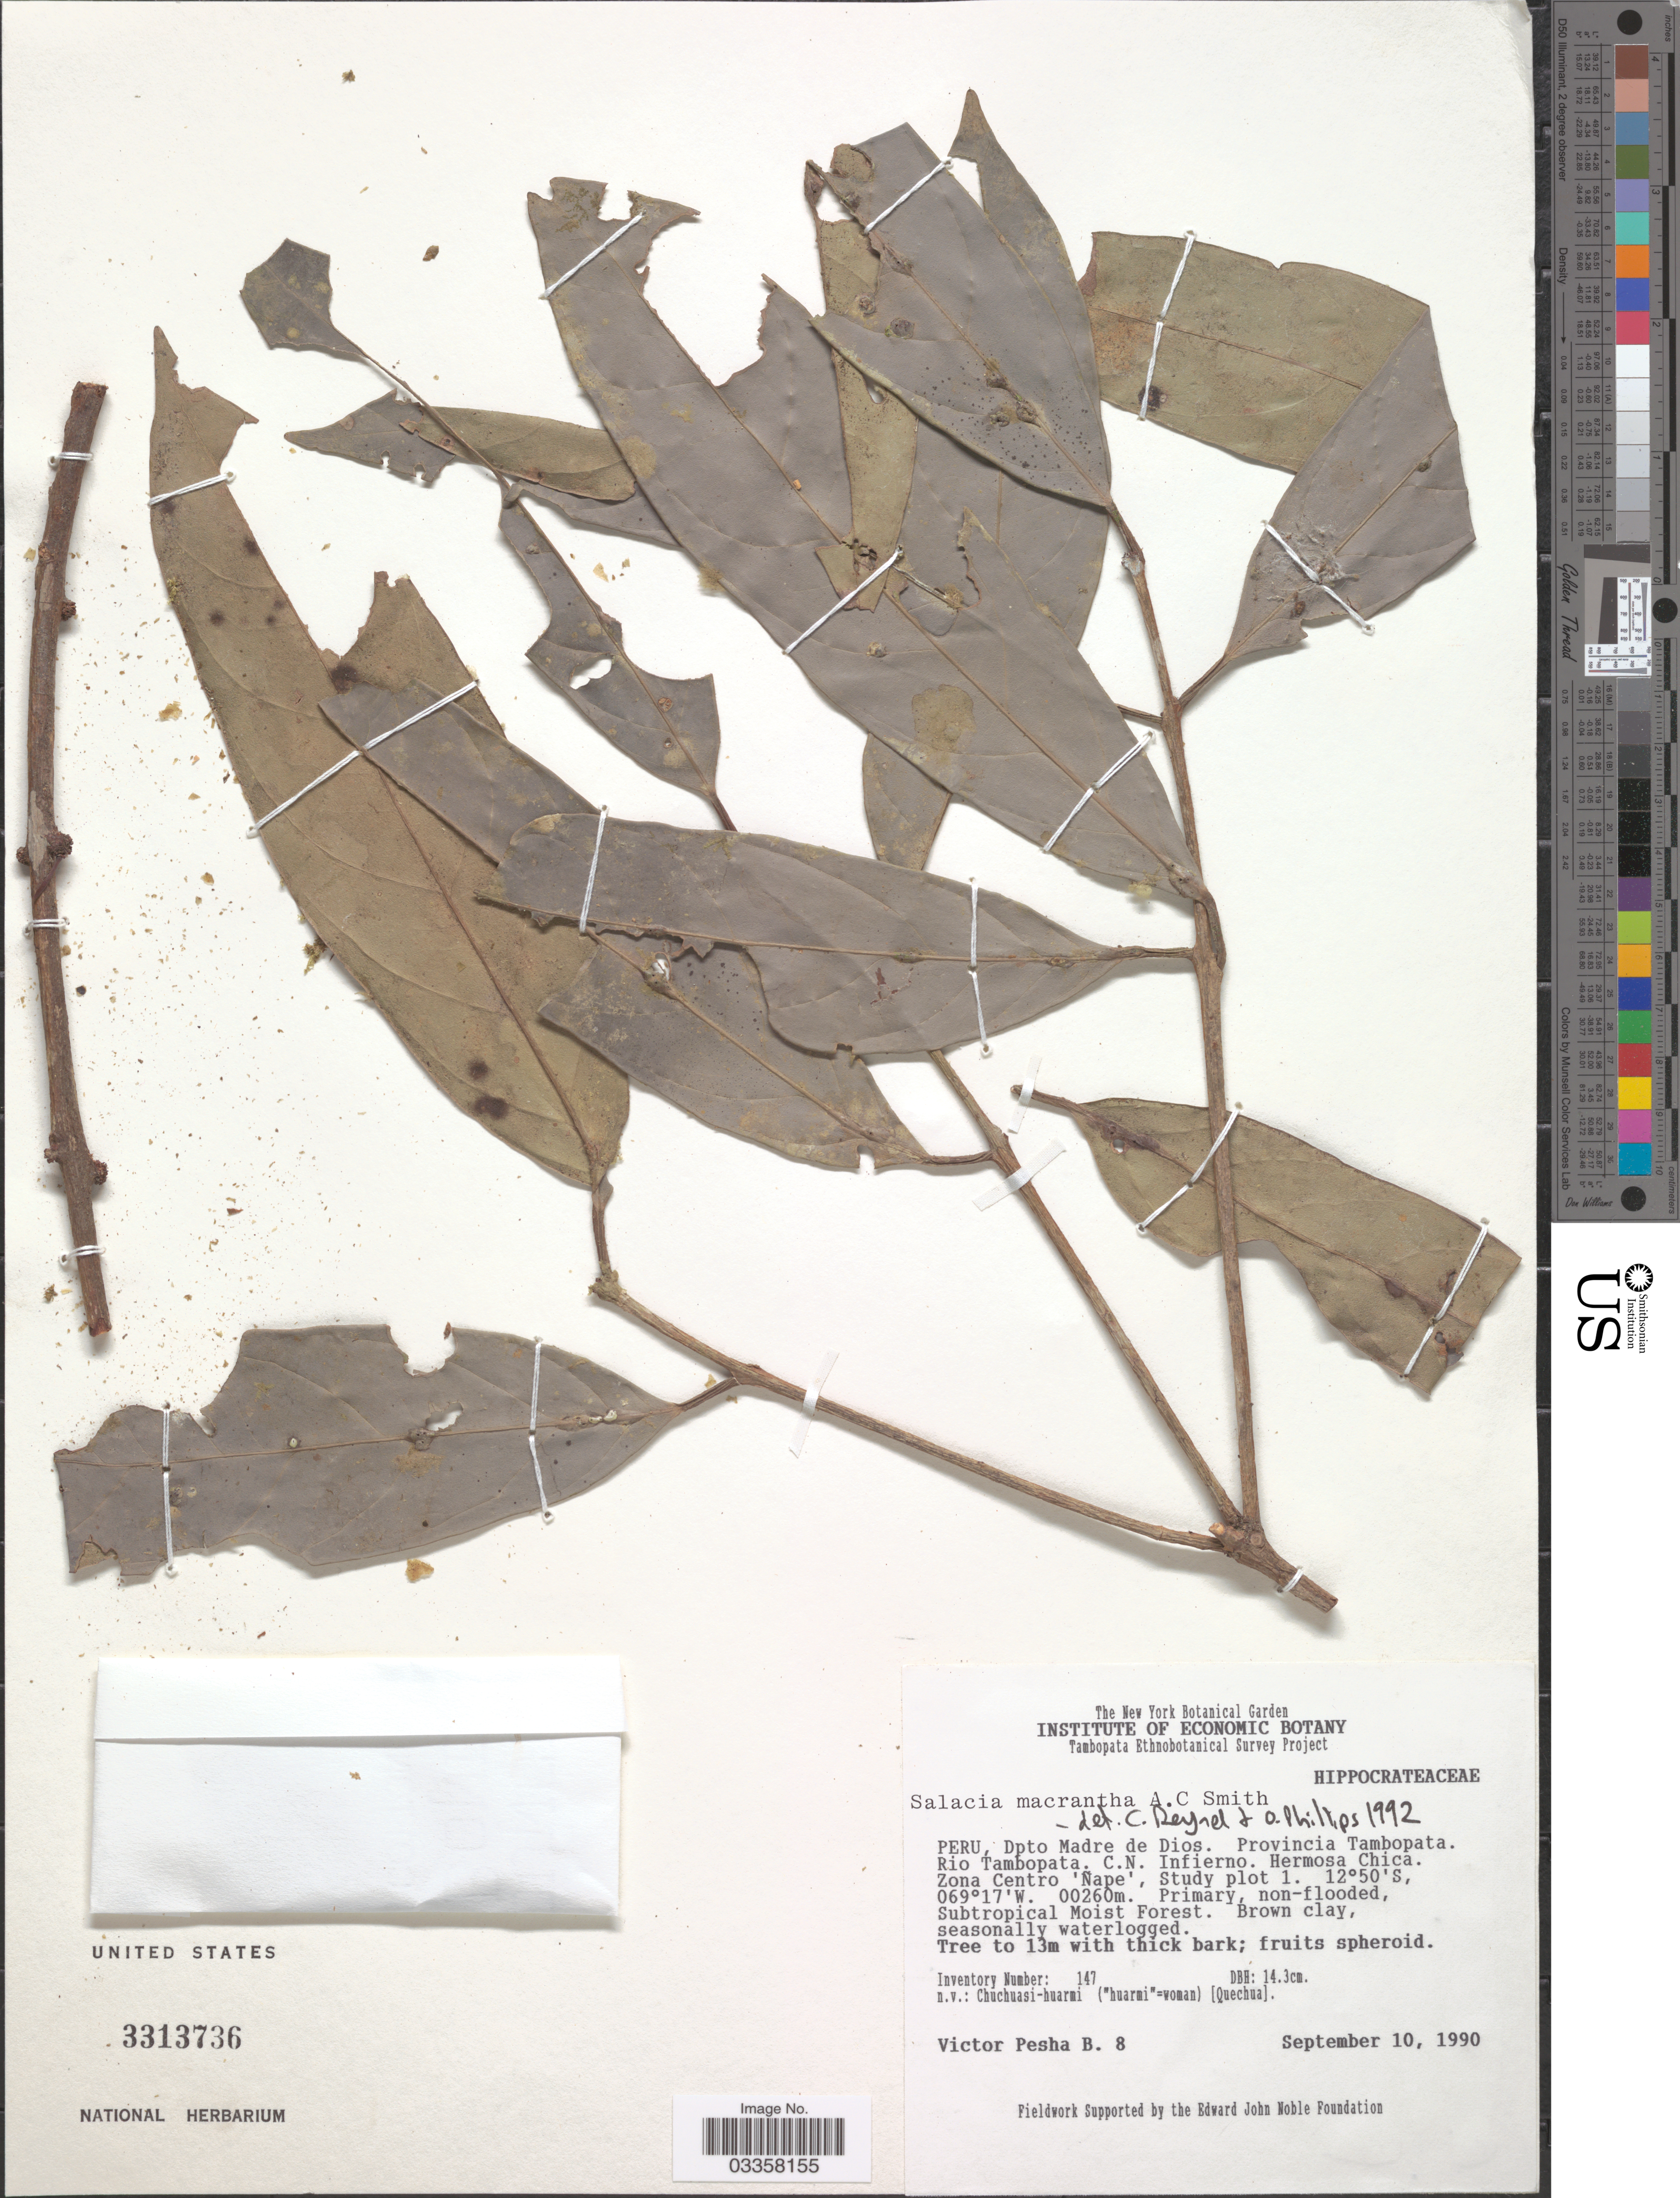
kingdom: Plantae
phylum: Tracheophyta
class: Magnoliopsida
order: Celastrales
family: Celastraceae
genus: Salacia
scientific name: Salacia macrantha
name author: A.C. Sm.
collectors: V. Pesha B.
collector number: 8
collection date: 1990-09-10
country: Peru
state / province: Madre de Dios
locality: Dpto Madre de Dios. Provincia Tambopata. Rio Tambopata. C.N. Infierno. Hermosa Chica. Zona Centro 'Nape', Study plot 1.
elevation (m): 260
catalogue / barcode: US 3313736